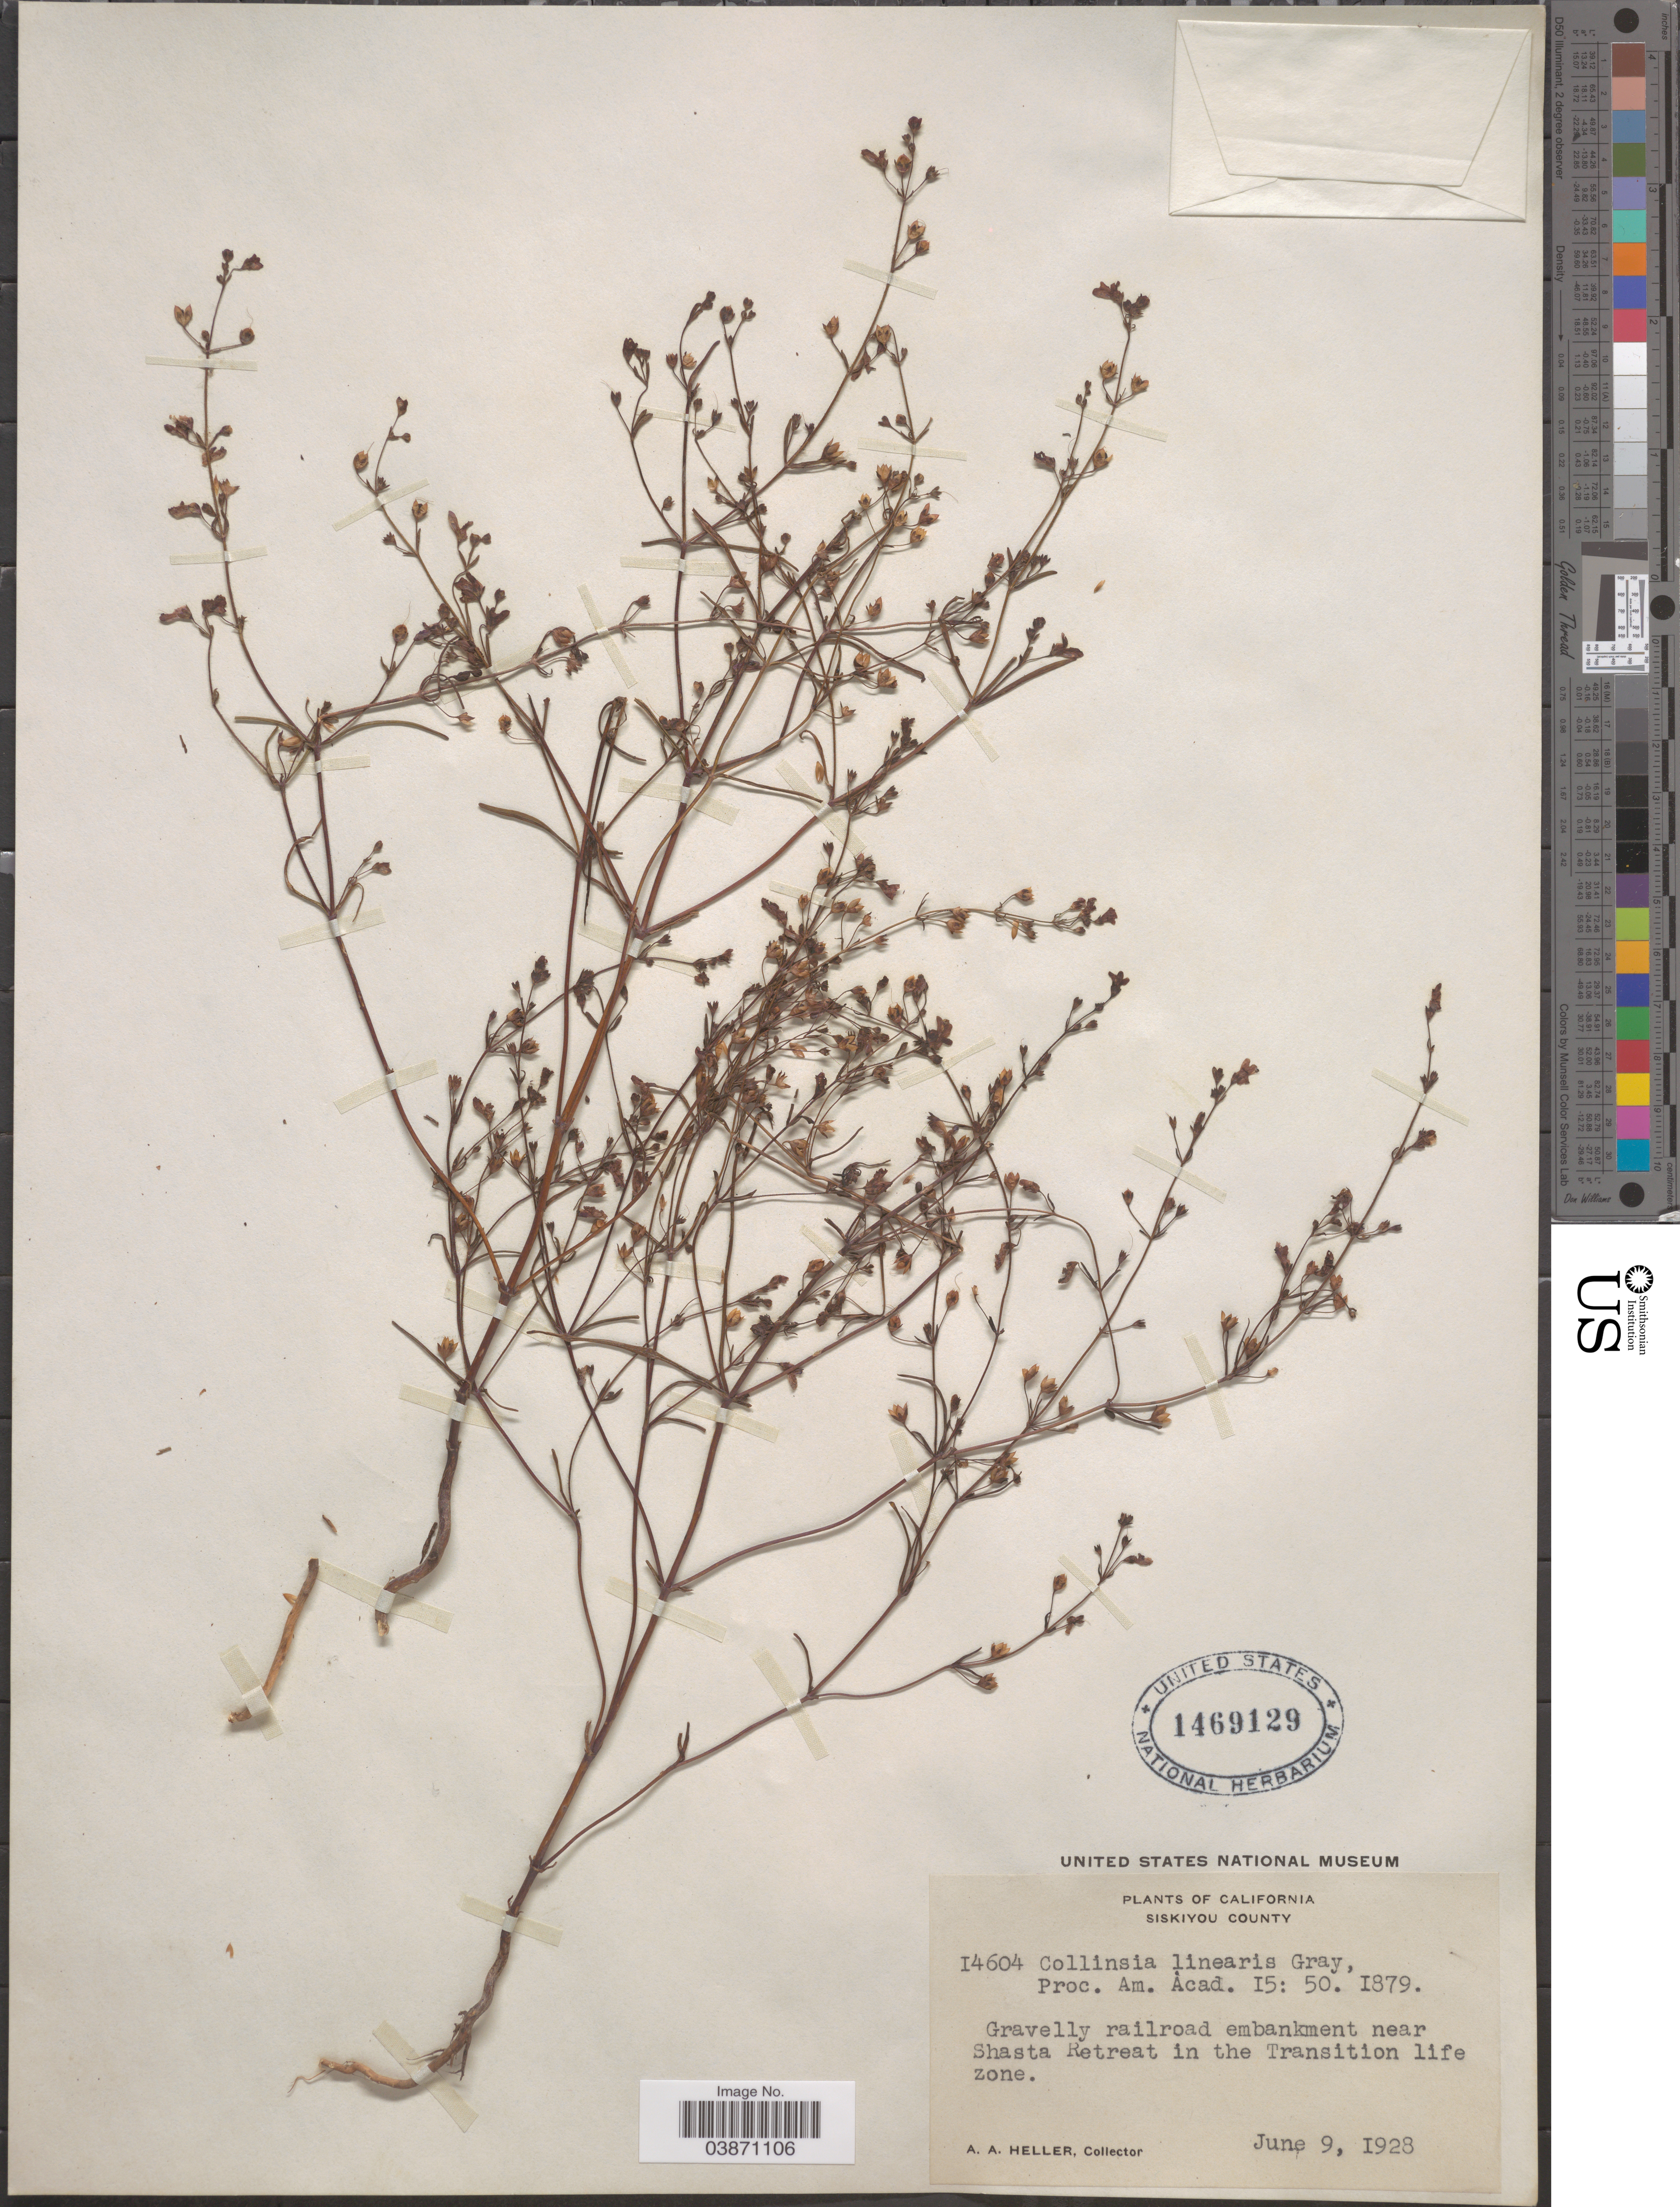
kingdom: Plantae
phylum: Tracheophyta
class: Magnoliopsida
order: Lamiales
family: Plantaginaceae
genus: Collinsia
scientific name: Collinsia linearis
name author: A. Gray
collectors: A. A. Heller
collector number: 14604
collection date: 1928-06-09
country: United States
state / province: California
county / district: Siskiyou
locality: Siskiyou County. Gravelly railroad embankment near Shasta Retreat in the Transition life zone.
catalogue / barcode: US 1469129